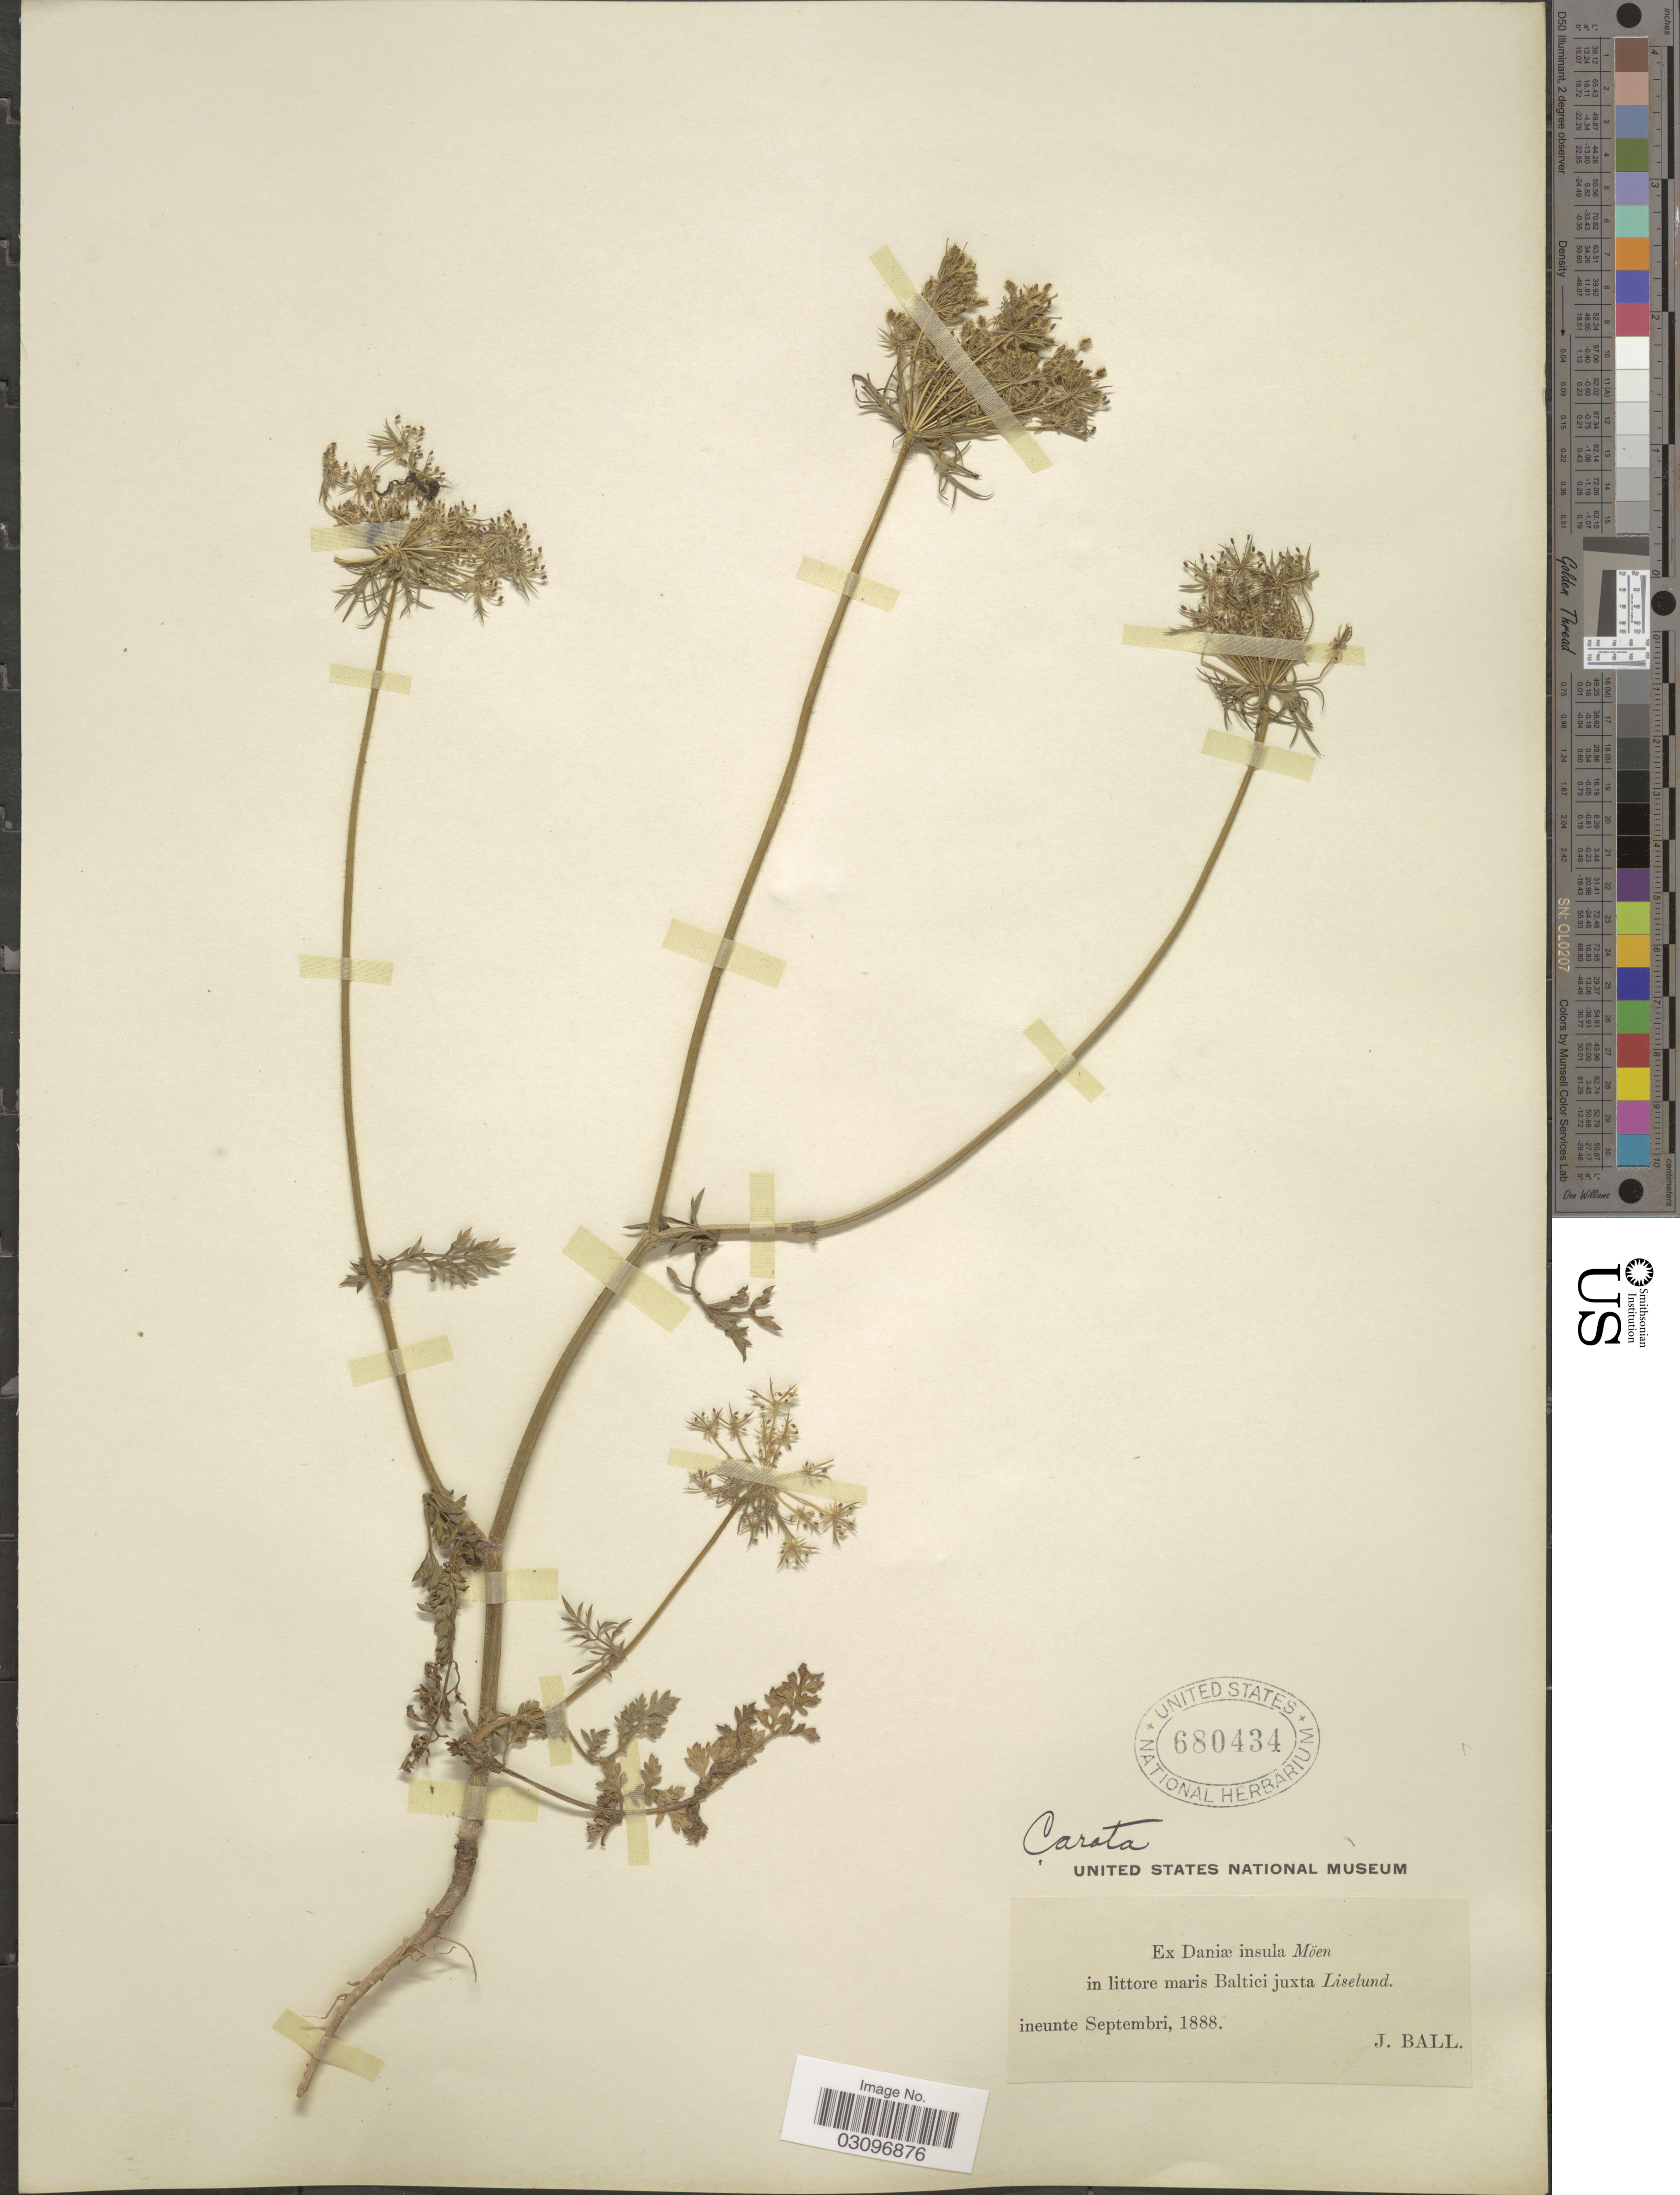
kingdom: Plantae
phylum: Tracheophyta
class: Magnoliopsida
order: Apiales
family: Apiaceae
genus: Daucus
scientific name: Daucus sp.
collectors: J. Ball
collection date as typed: ineunte Septembri 1888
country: Denmark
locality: Ex Daniæ insula Möen in littore maris Baltici juxta Liselund.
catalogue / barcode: US 680434